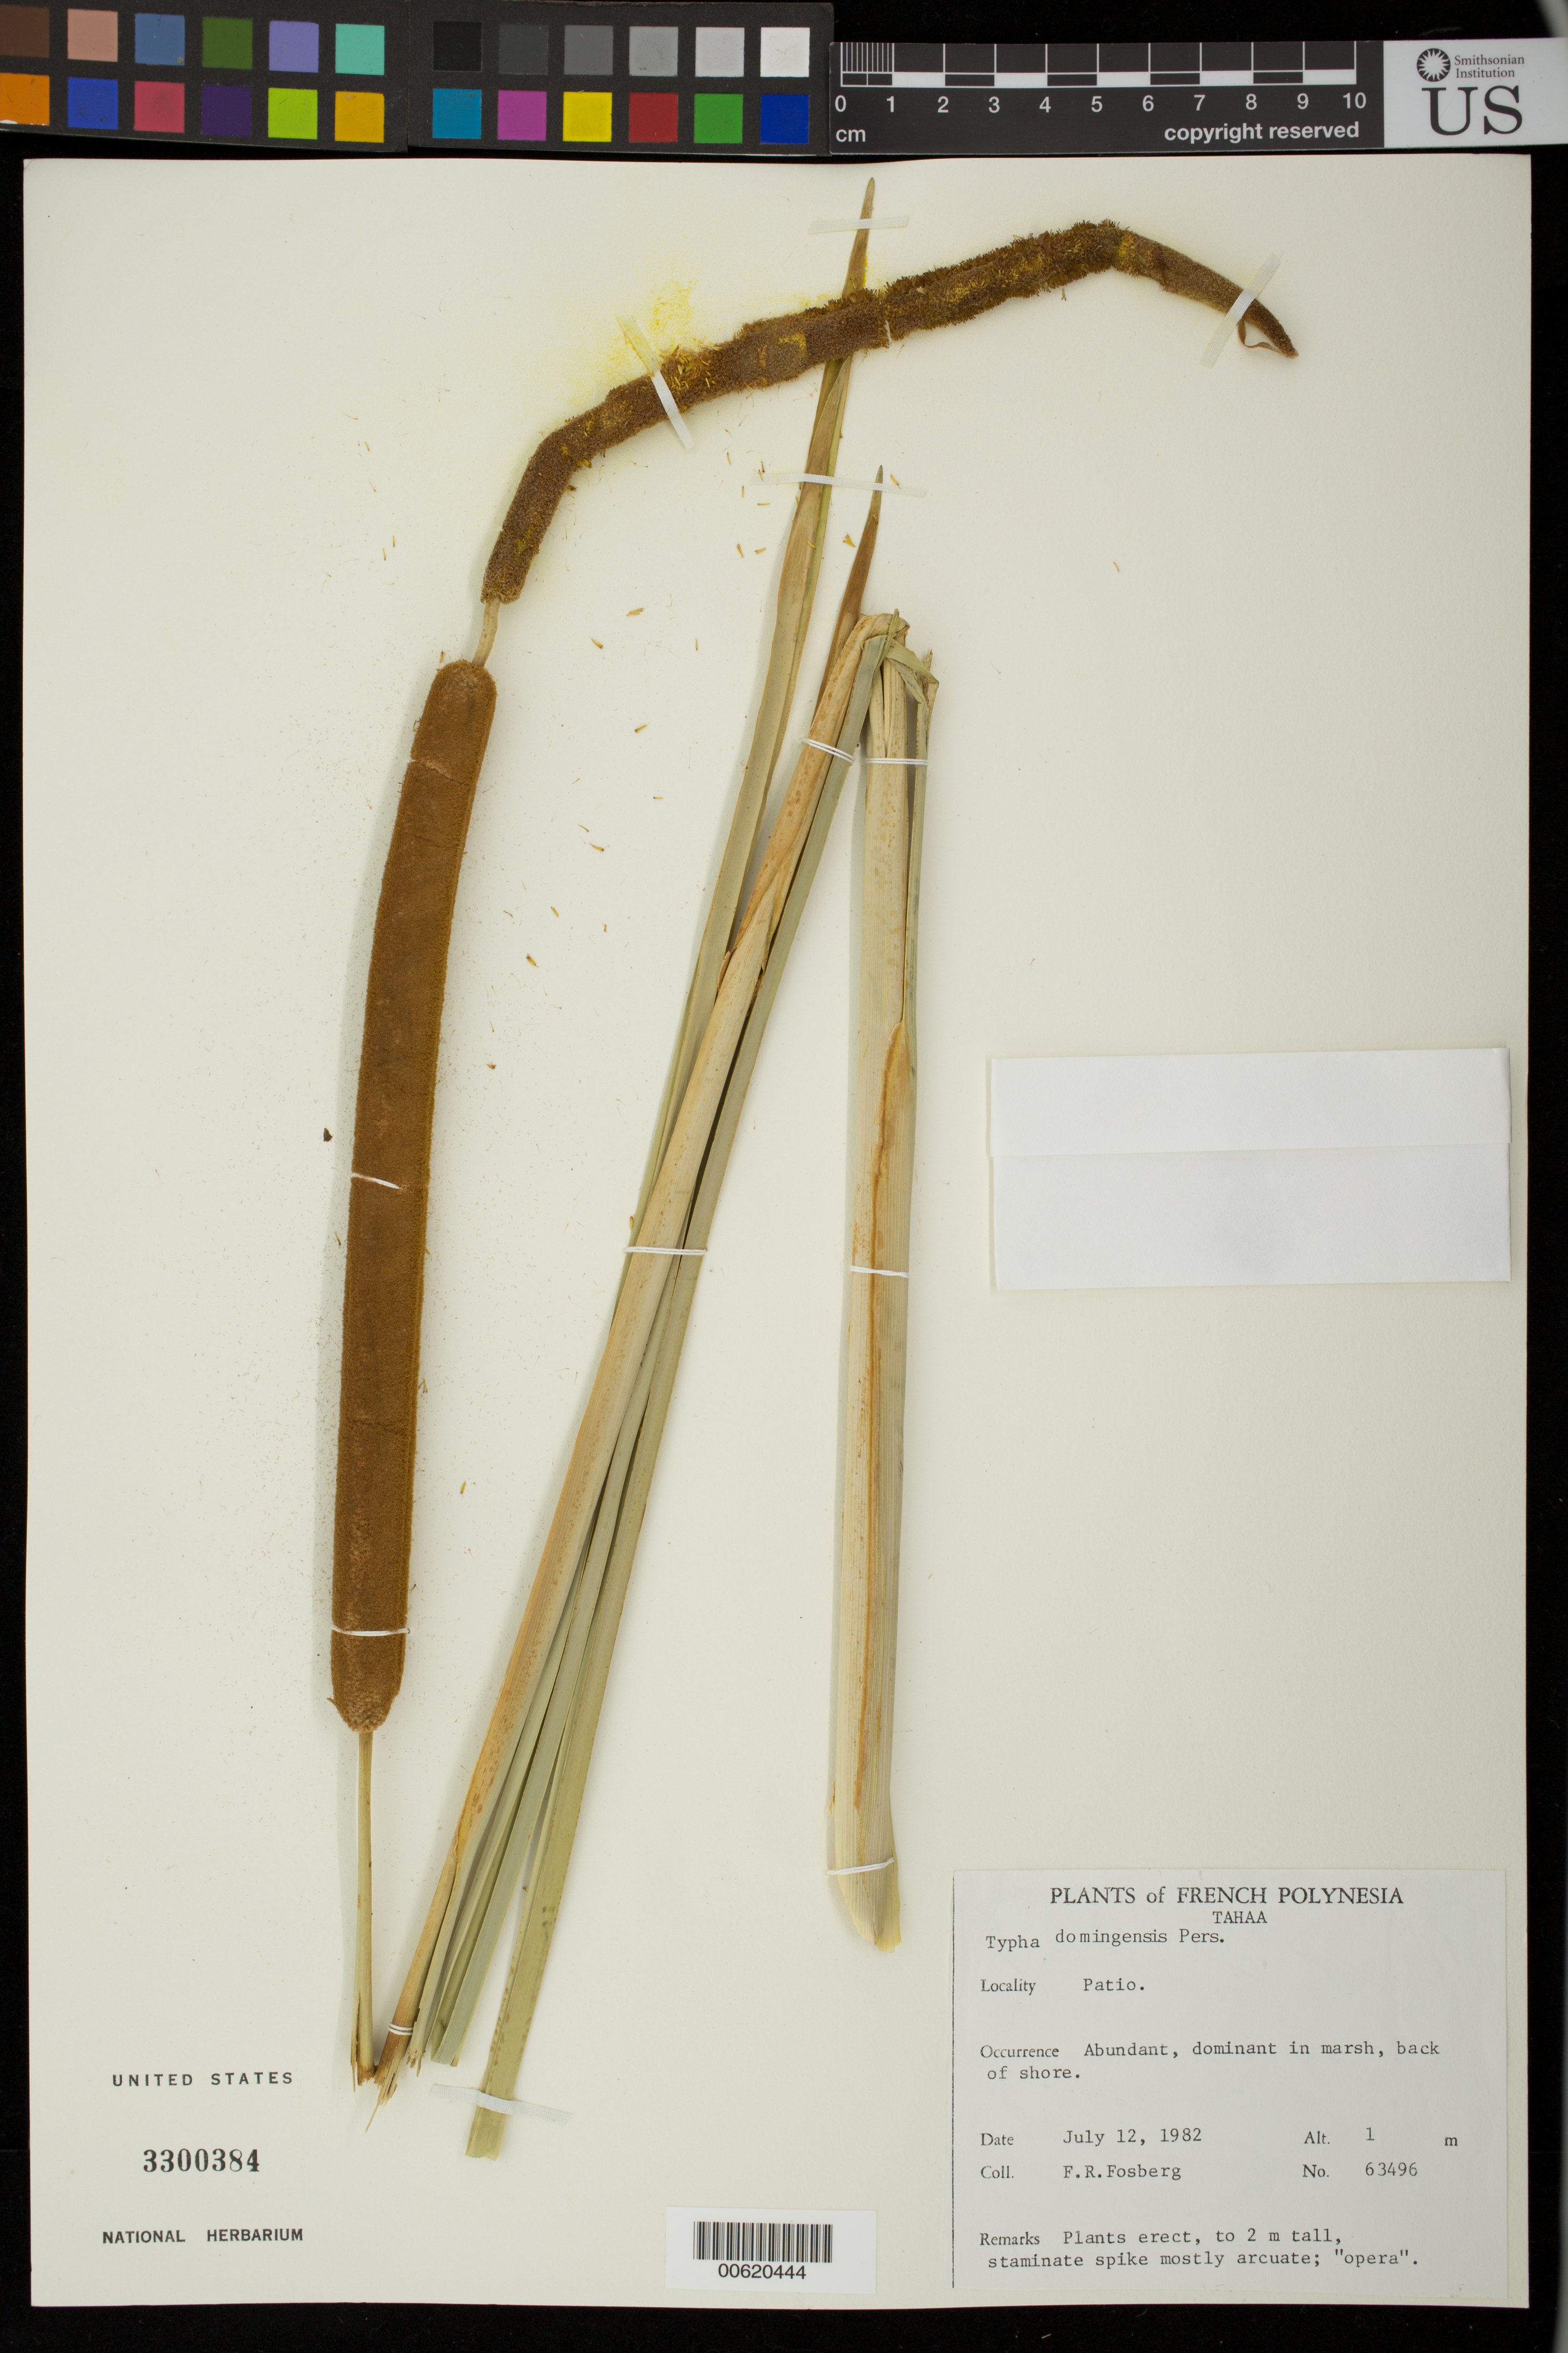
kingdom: Plantae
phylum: Tracheophyta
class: Liliopsida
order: Poales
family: Typhaceae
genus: Typha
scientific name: Typha domingensis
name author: Pers.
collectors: F. R. Fosberg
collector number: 63496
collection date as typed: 12 Jul 1982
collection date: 1982-07-12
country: French Polynesia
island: Tahaa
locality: Tahaa [Society Is.]: Patio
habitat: Marsh, back of shore.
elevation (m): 1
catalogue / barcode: US 3300384